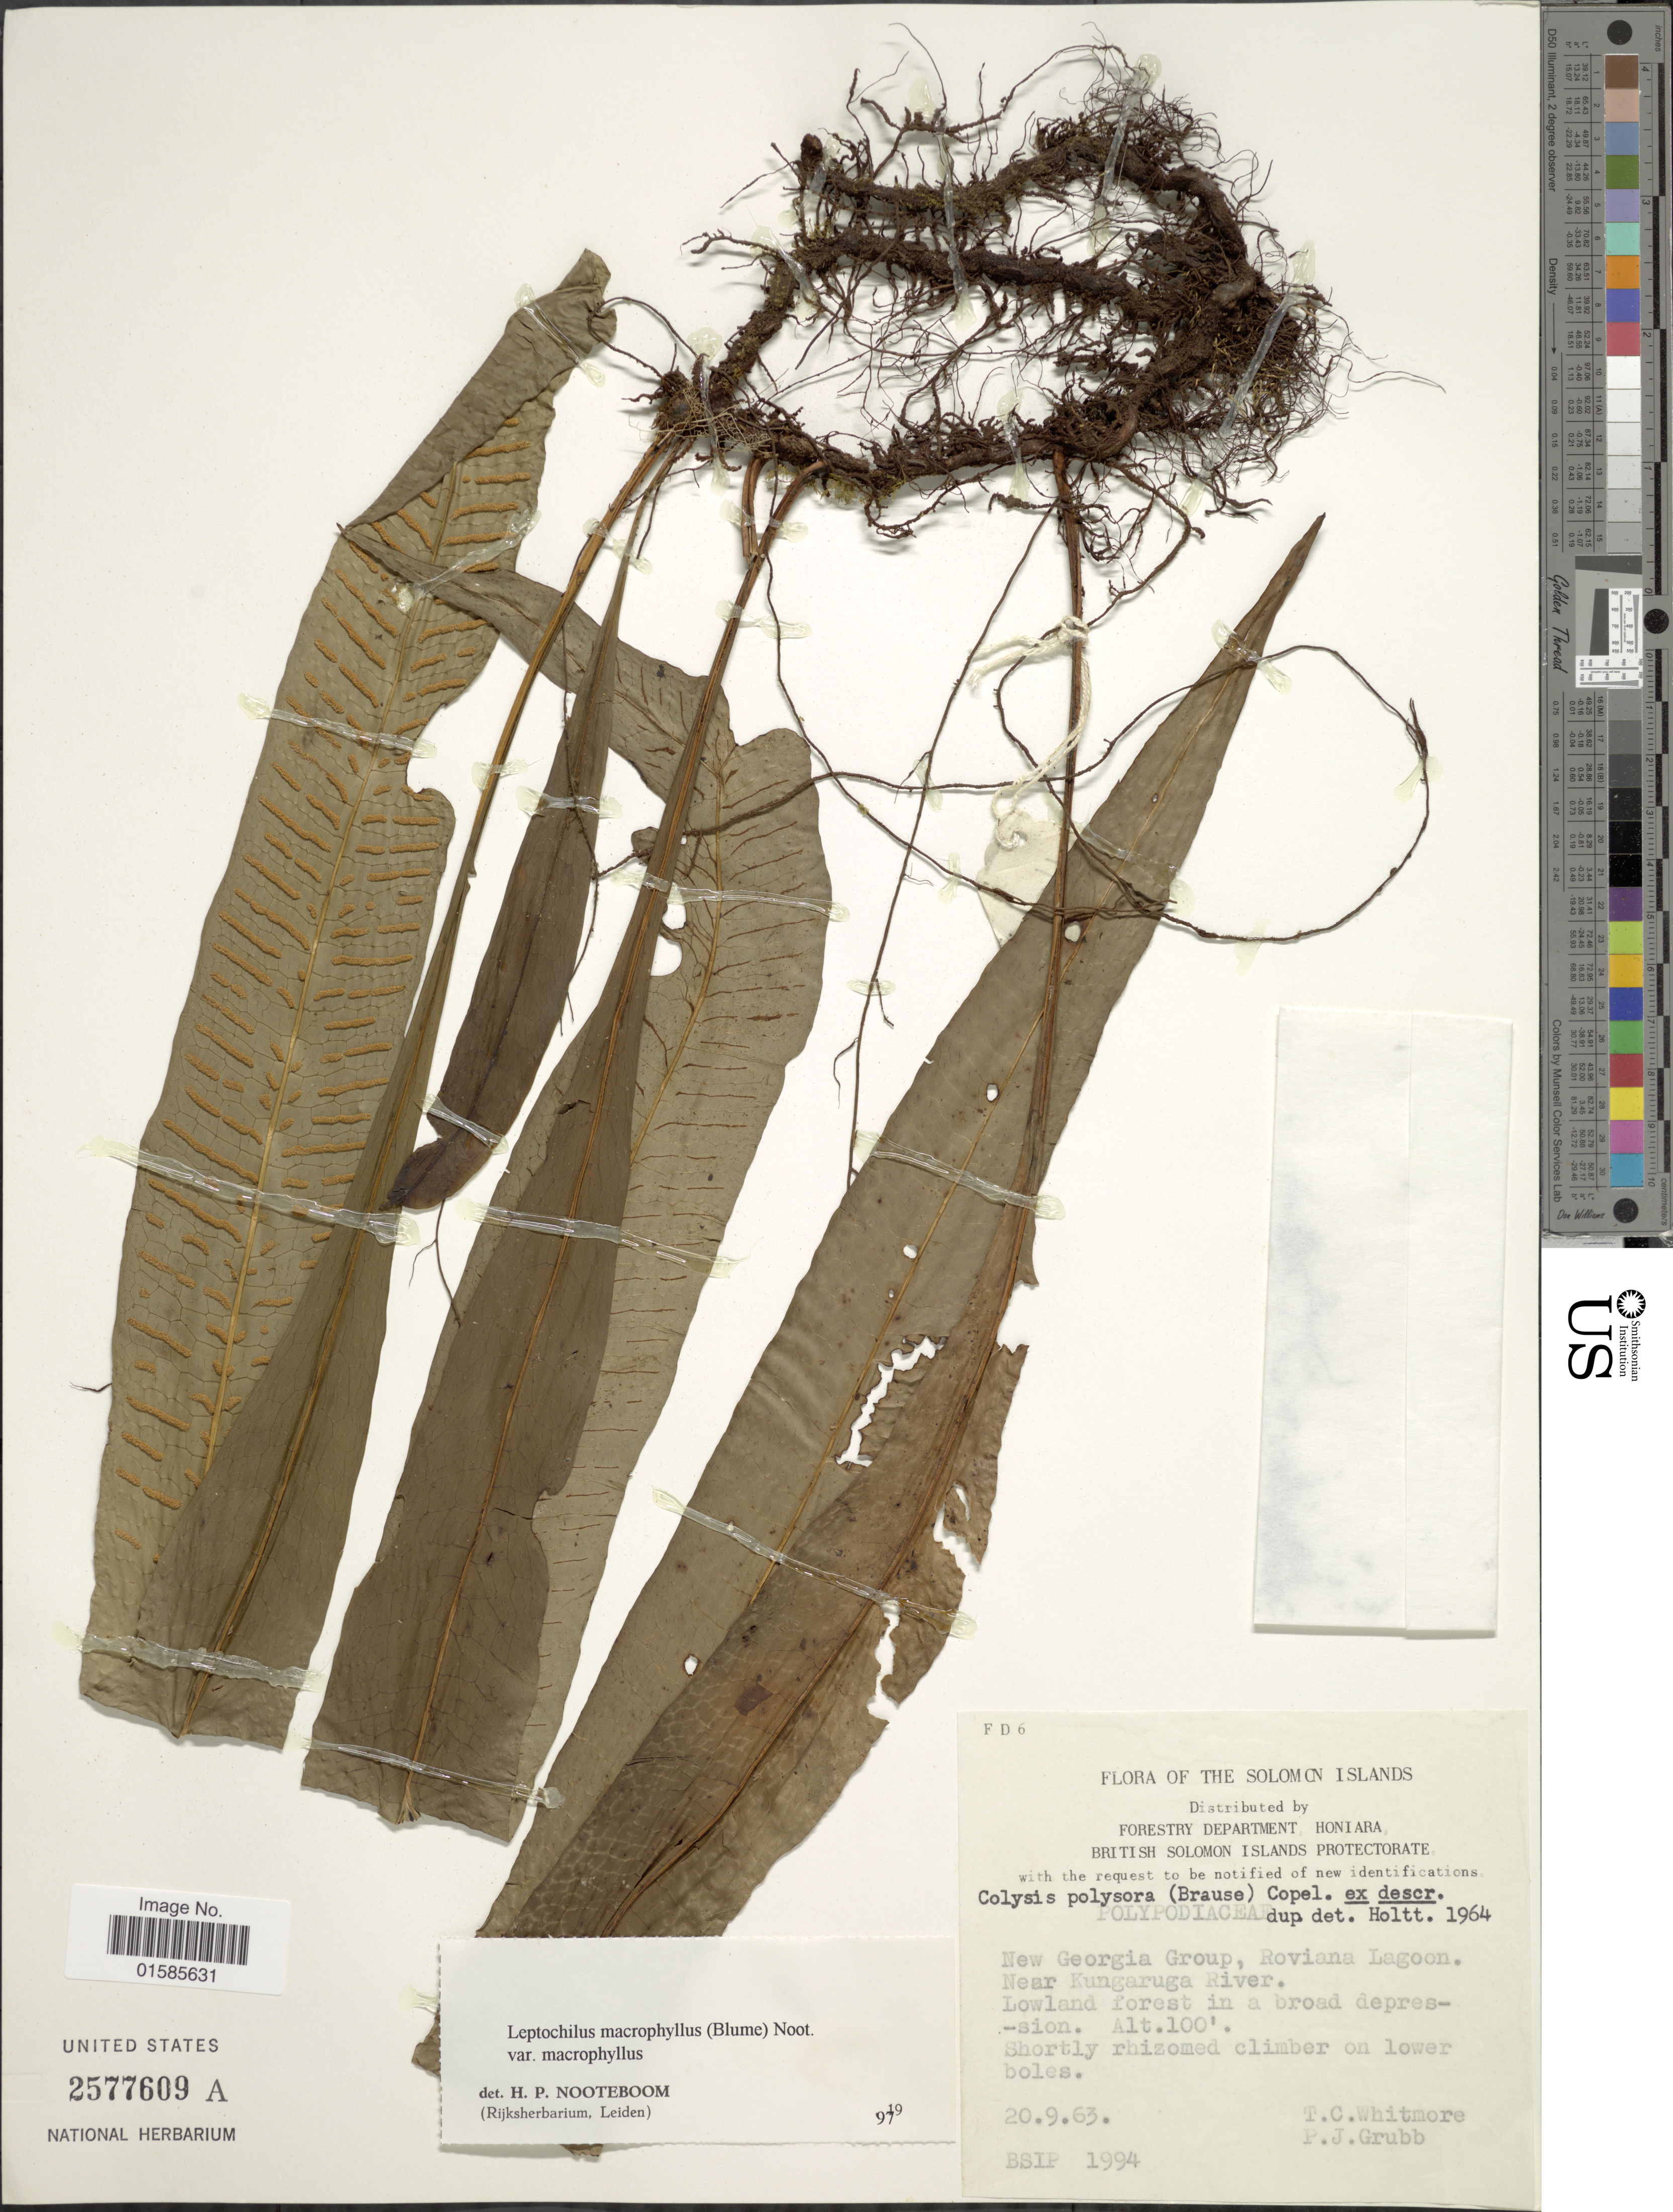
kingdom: Plantae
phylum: Tracheophyta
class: Polypodiopsida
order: Polypodiales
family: Polypodiaceae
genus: Leptochilus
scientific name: Leptochilus macrophyllus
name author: (Blume) Noot.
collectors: T. C. Whitmore & P. J. Grubb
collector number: BSIP 1994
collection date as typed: Transcribed d/m/y: 20/9/63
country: Solomon Islands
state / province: Solomon Islands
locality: The Solomon Islands, new Group Group, Roviana Lagoon. Near Kungaruga River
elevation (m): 30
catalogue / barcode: US 2577609A